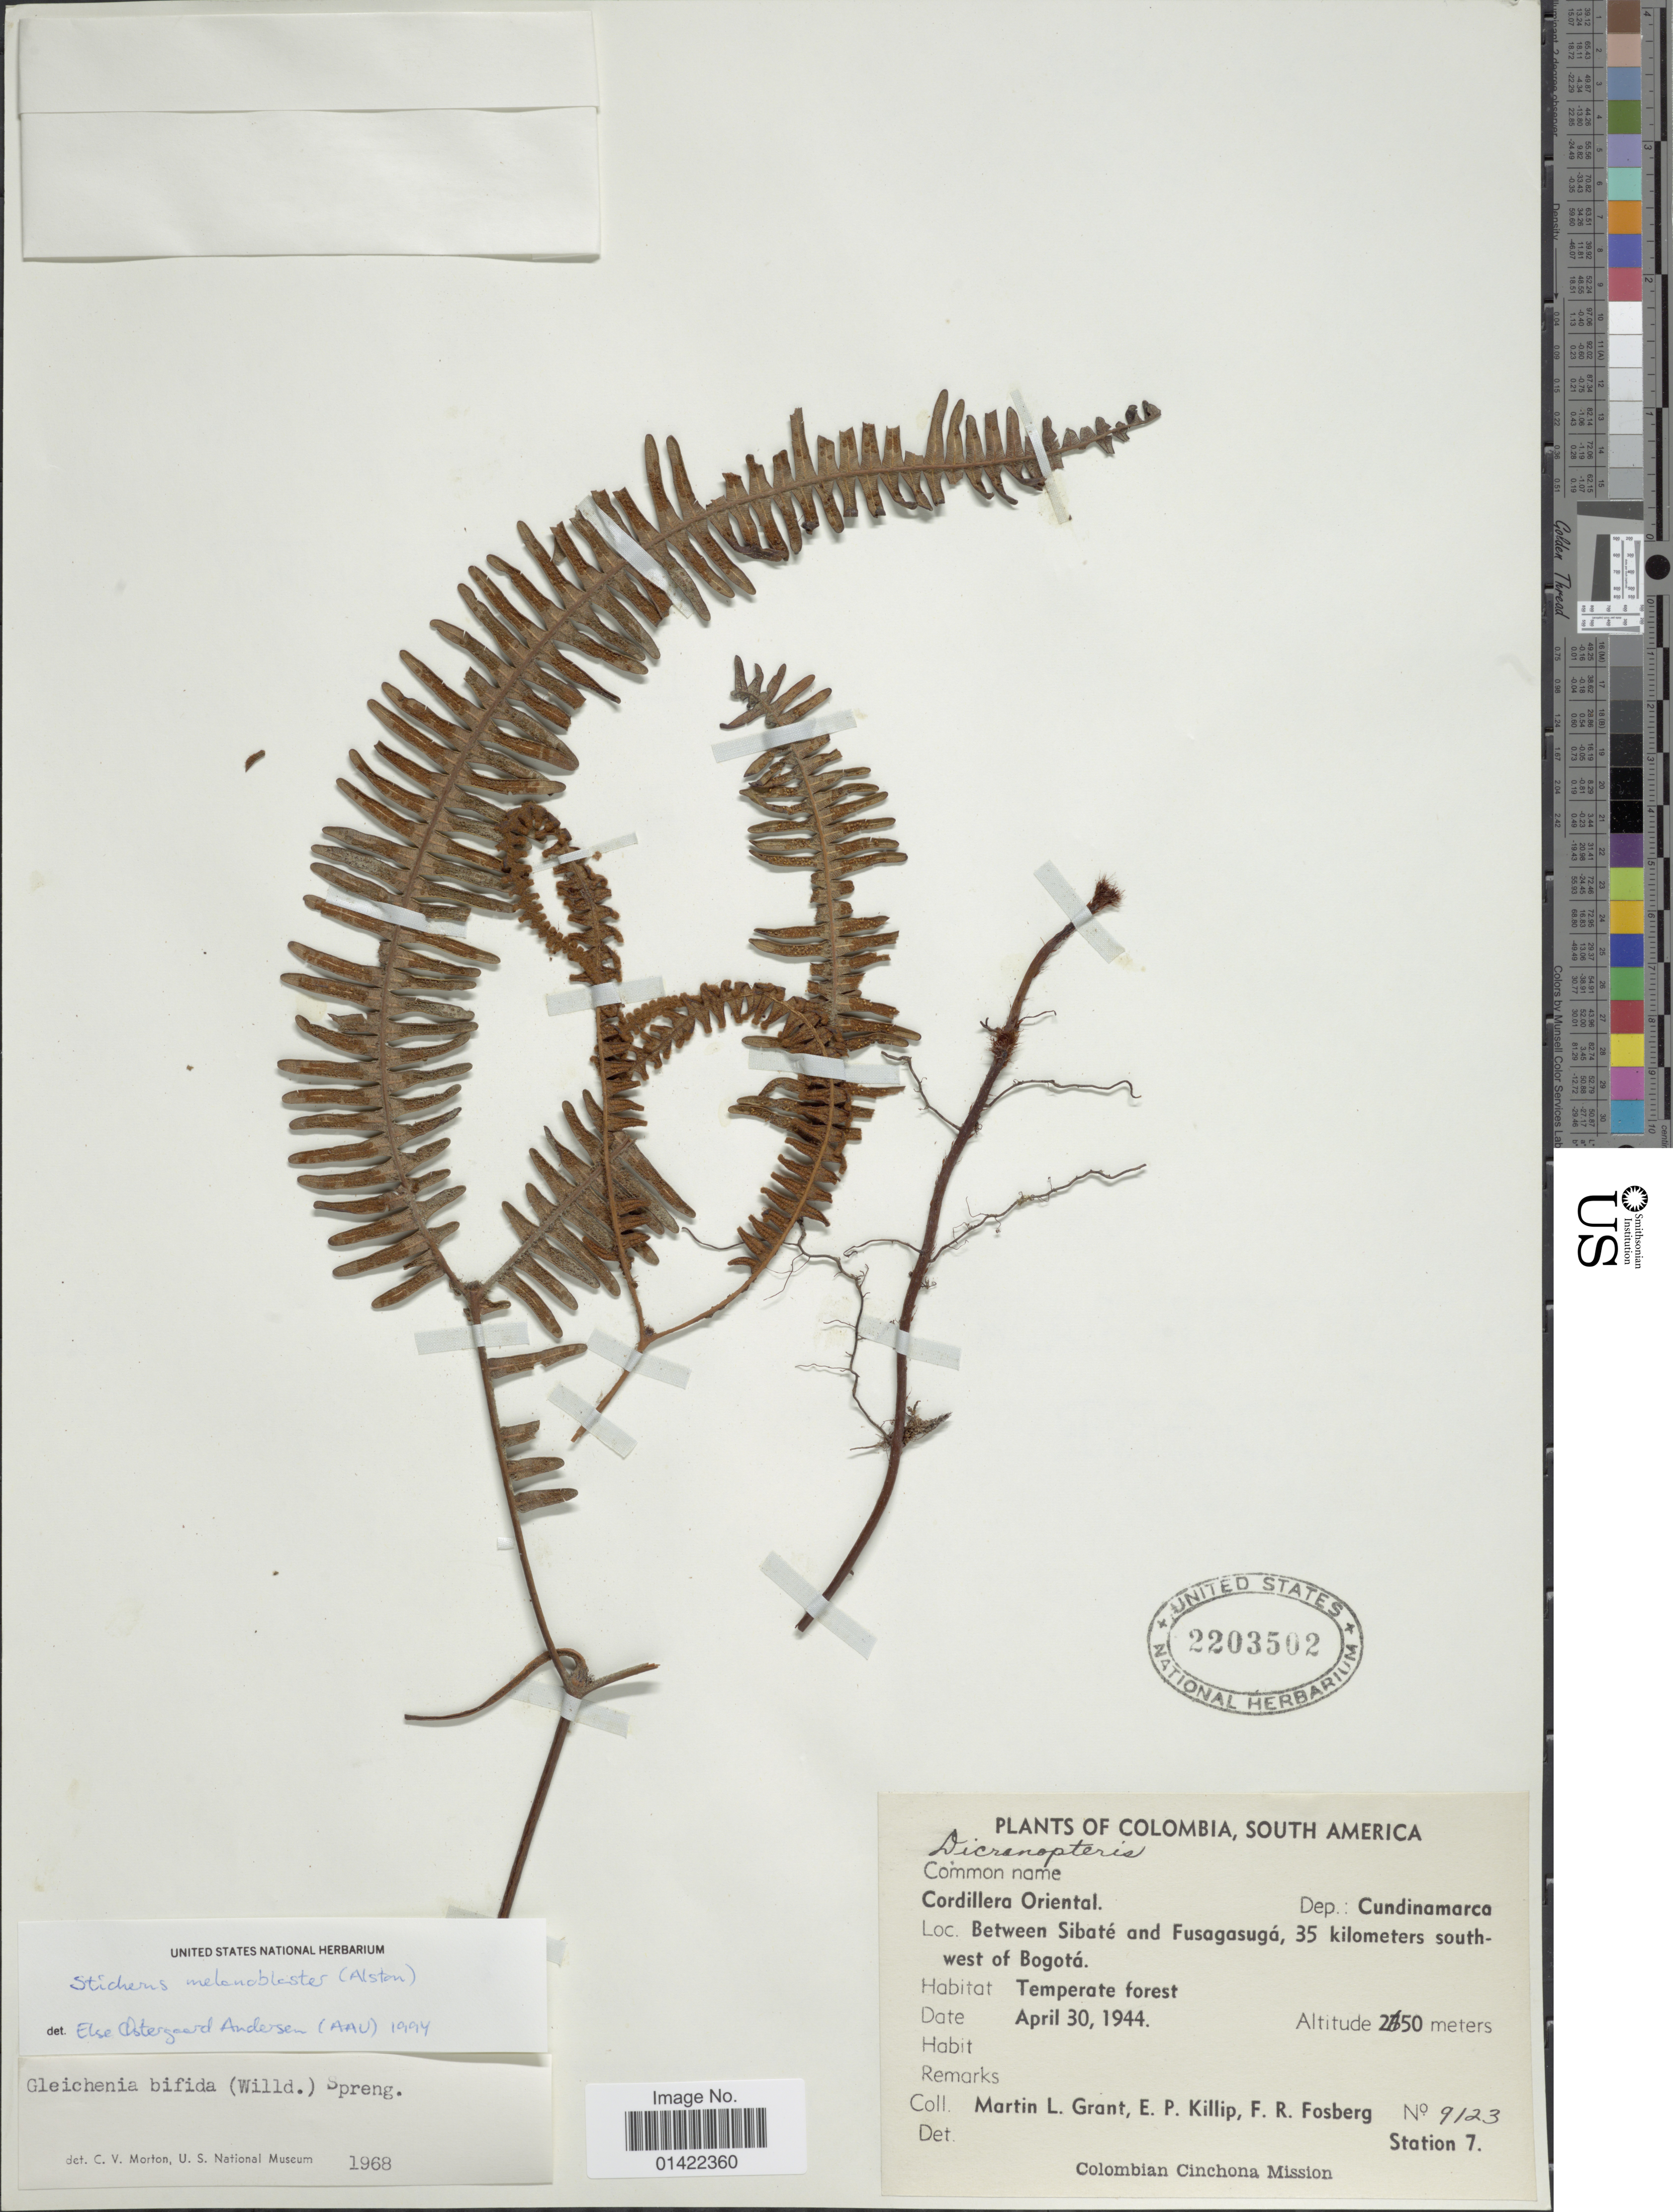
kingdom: Plantae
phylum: Tracheophyta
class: Polypodiopsida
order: Gleicheniales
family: Gleicheniaceae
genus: Sticherus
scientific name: Sticherus melanoblastus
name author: (Alston) E.Ø. Andersen & B. Øllg.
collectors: M. L. Grant, E. P. Killip & F. R. Fosberg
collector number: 9123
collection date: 1944-04-30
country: Colombia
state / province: Cundinamarca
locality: Cordillera Oriental, between Sibaté and Fusagasugá, 35 kilometers southwest of Bogotá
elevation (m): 2650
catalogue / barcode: US 2203502